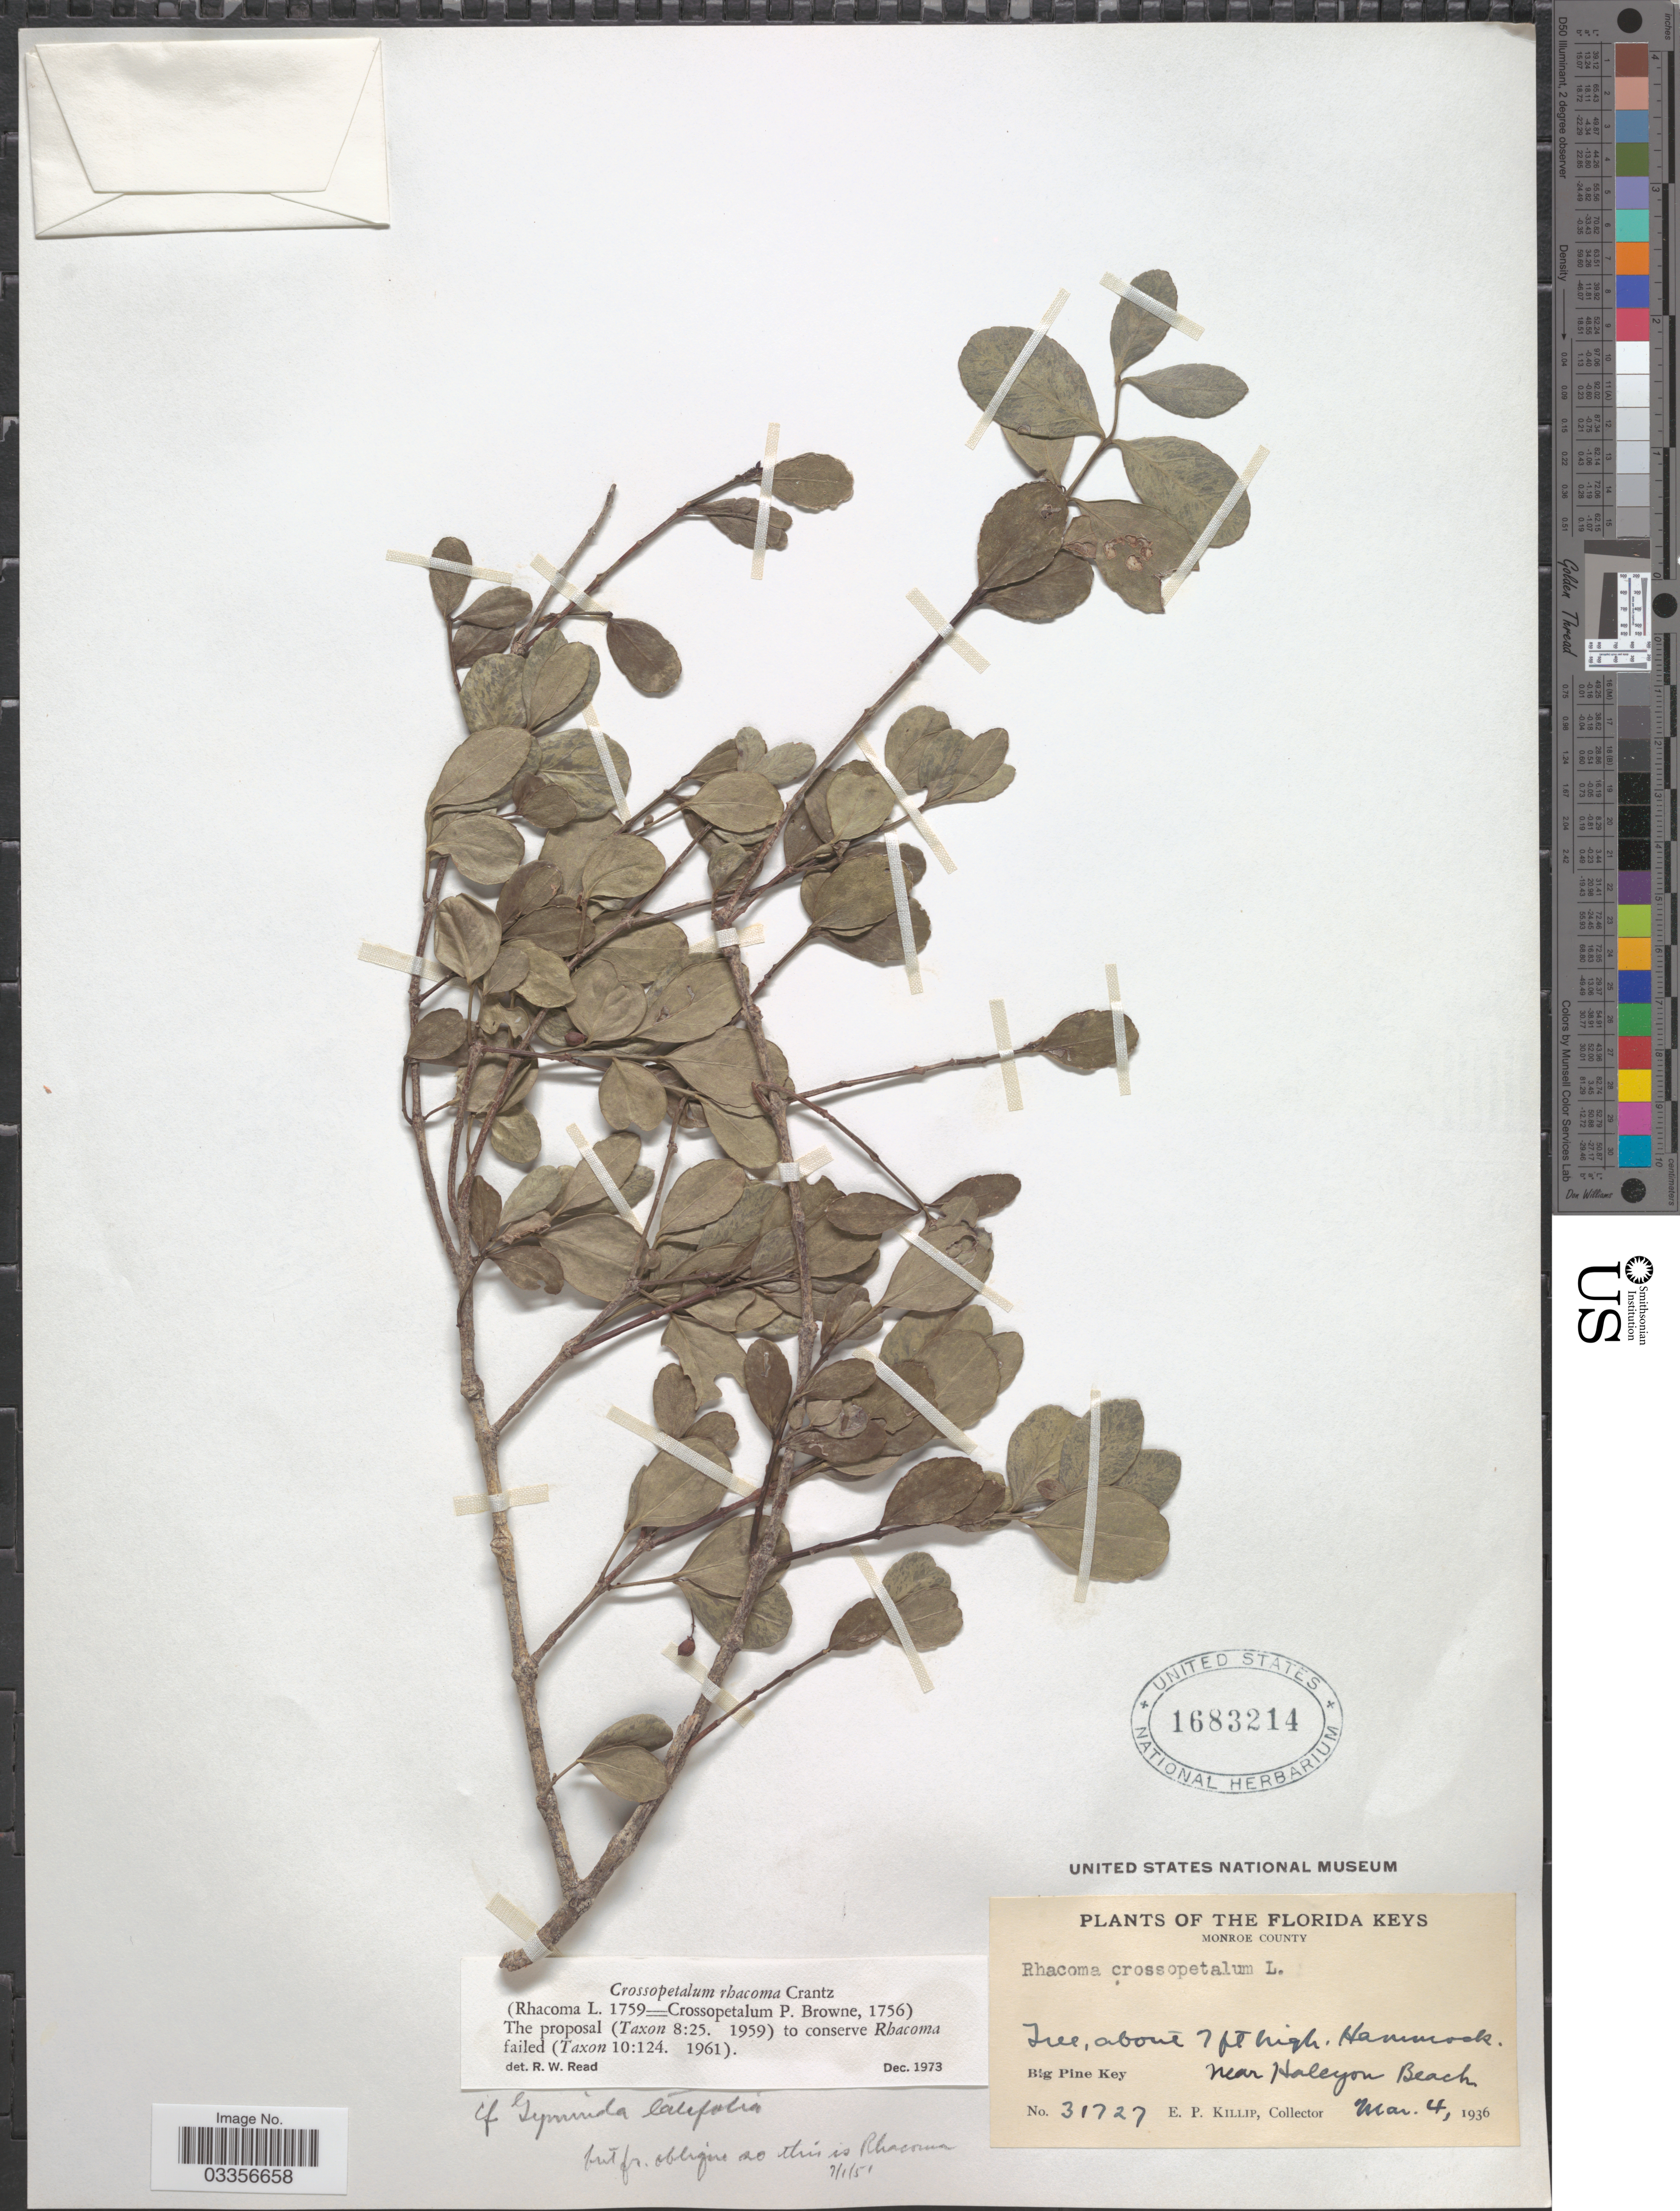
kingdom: Plantae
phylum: Tracheophyta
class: Magnoliopsida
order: Celastrales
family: Celastraceae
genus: Crossopetalum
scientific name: Crossopetalum rhacoma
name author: Crantz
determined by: Read, Robert W., (US), NMNH (UNITED STATES)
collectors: E. P. Killip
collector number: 31727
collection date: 1936-03-04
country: United States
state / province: Florida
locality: Monroe County, Big Pine Key near Halcyon Beach.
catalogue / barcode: US 1683214